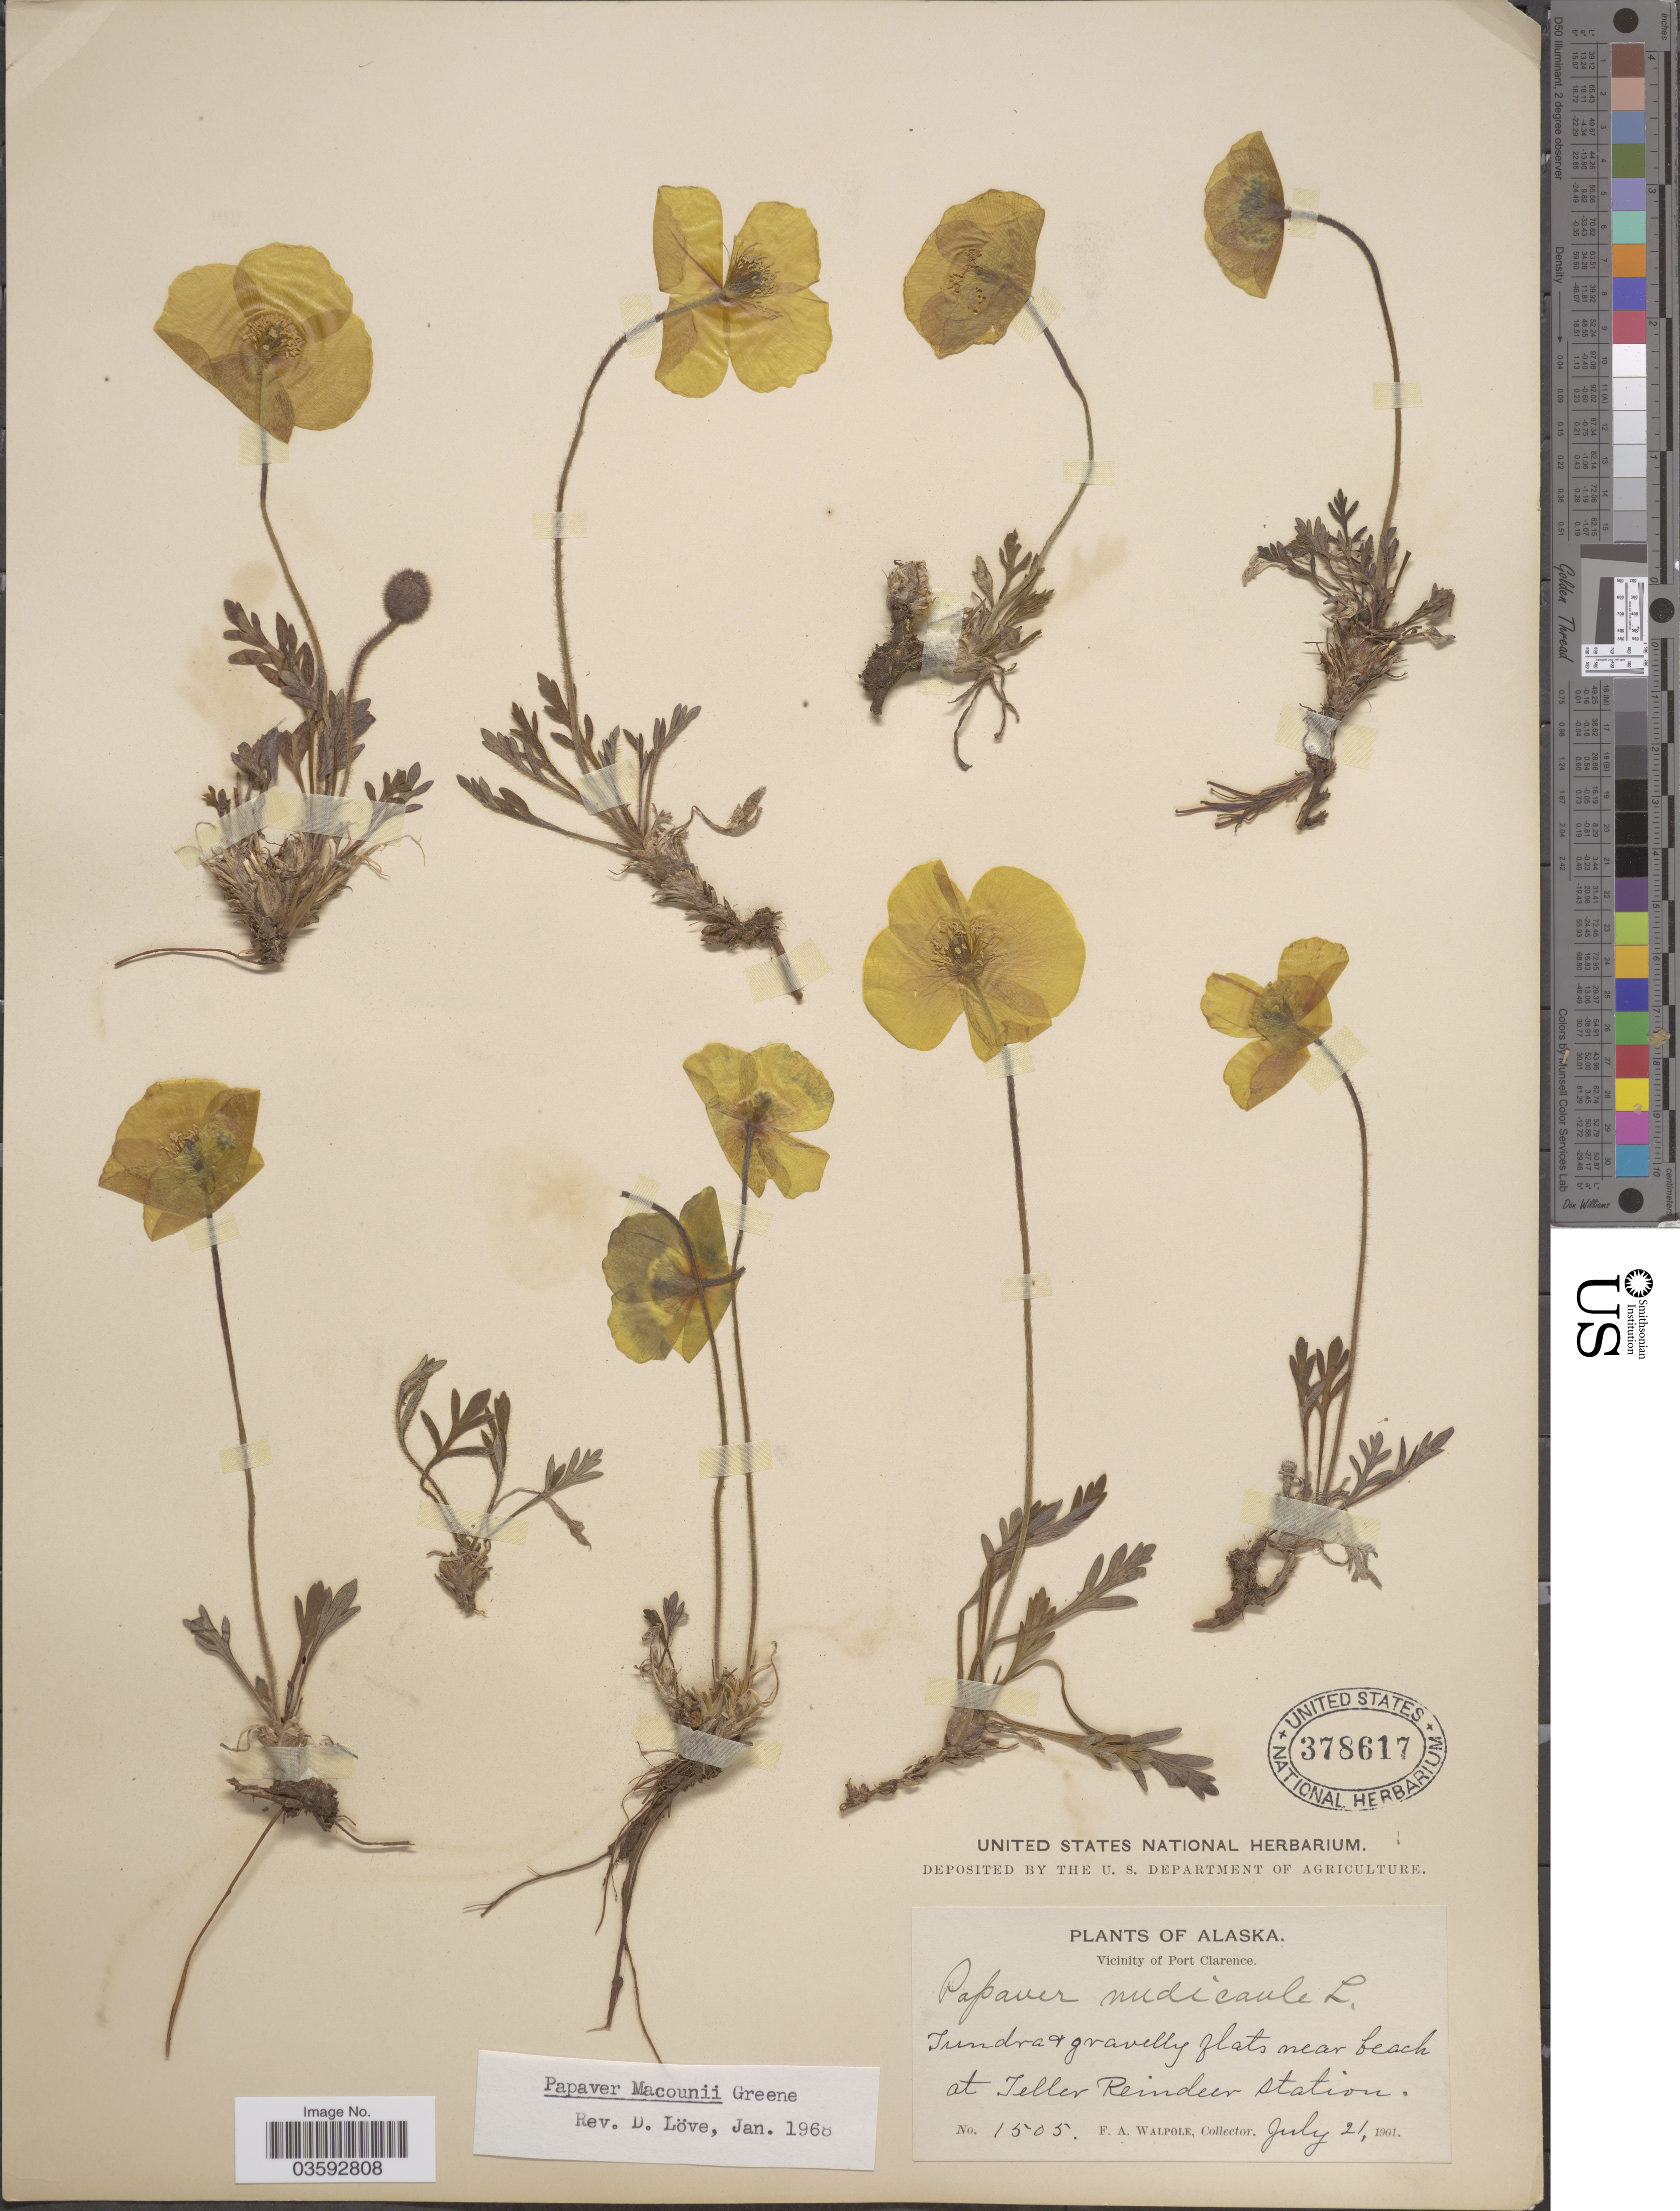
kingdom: Plantae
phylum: Tracheophyta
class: Magnoliopsida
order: Ranunculales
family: Papaveraceae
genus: Papaver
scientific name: Papaver macounii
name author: Greene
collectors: F. Walpole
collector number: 1505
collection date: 1901-07-21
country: United States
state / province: Alaska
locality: Vicinity of Port Clarence. Tundra gravelly flats near beach at Teller Reindeer station.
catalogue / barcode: US 378617